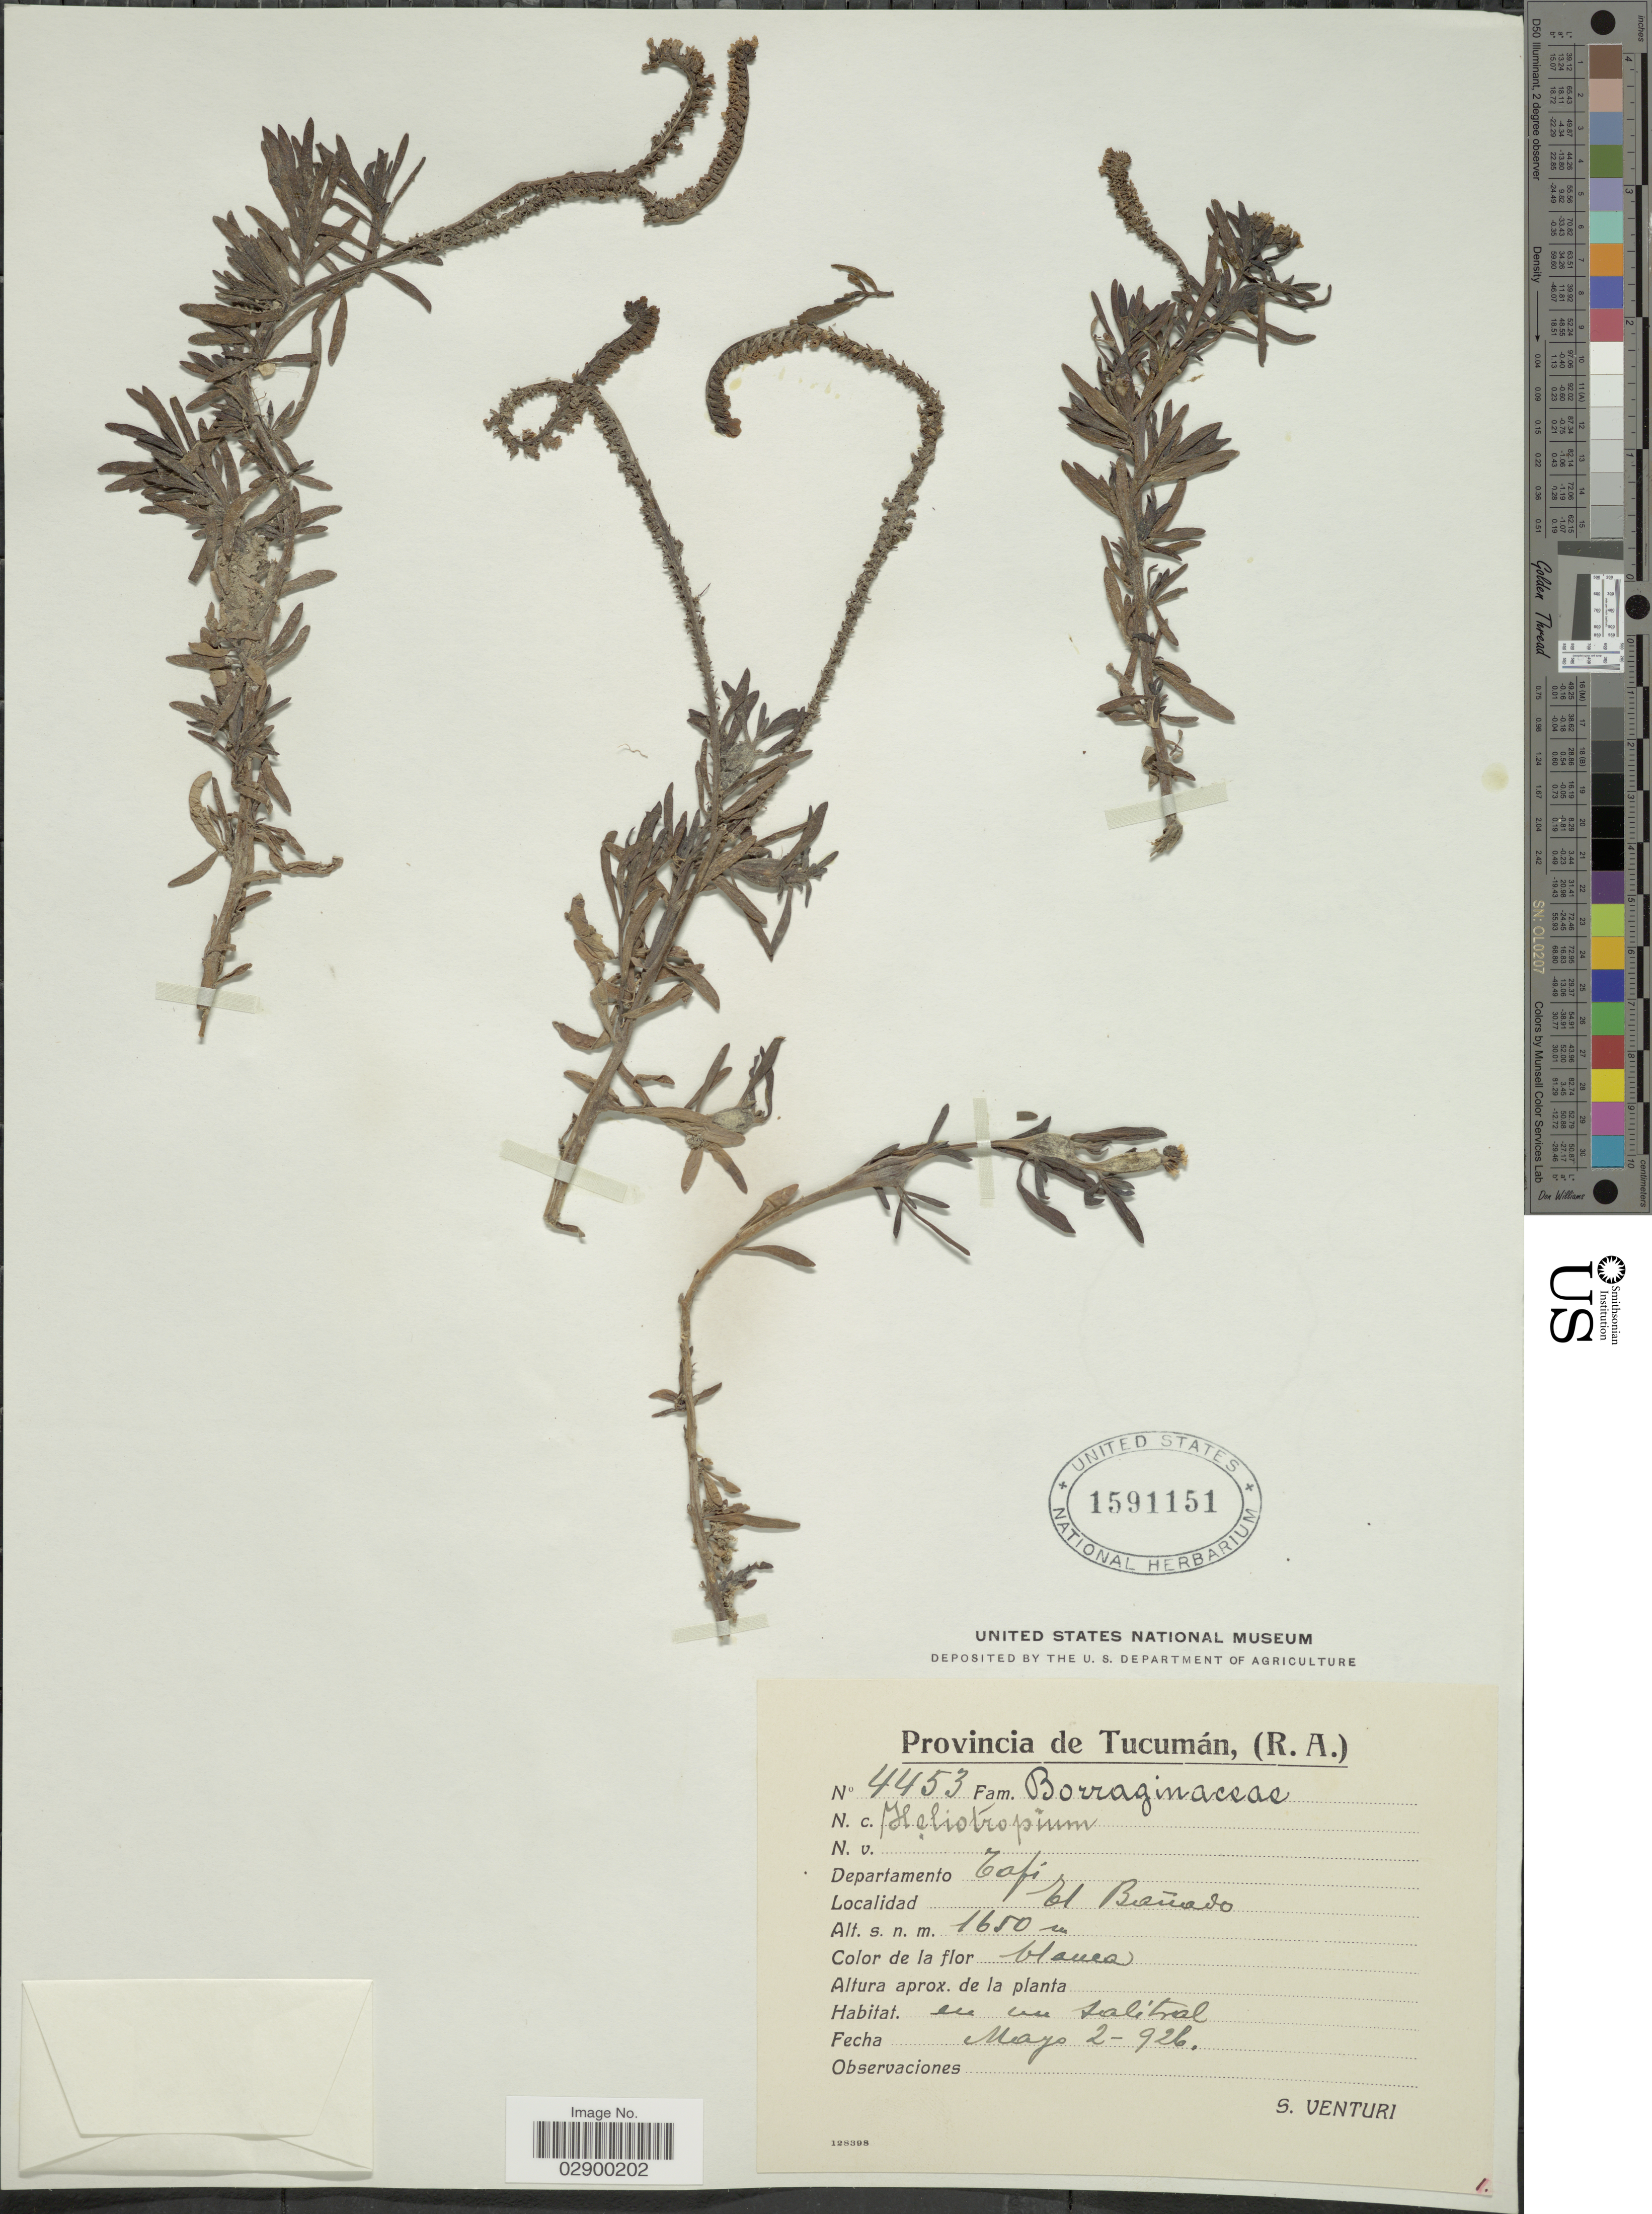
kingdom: Plantae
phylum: Tracheophyta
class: Magnoliopsida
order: Boraginales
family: Heliotropiaceae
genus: Heliotropium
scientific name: Heliotropium curassavicum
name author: L.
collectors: S. Venturi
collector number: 4453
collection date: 1926-05-02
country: Argentina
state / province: Tucuman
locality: Provincia de Tucumán, (R.A.), Departamento Tafi, El Bañado.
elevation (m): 1650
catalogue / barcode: US 1591151